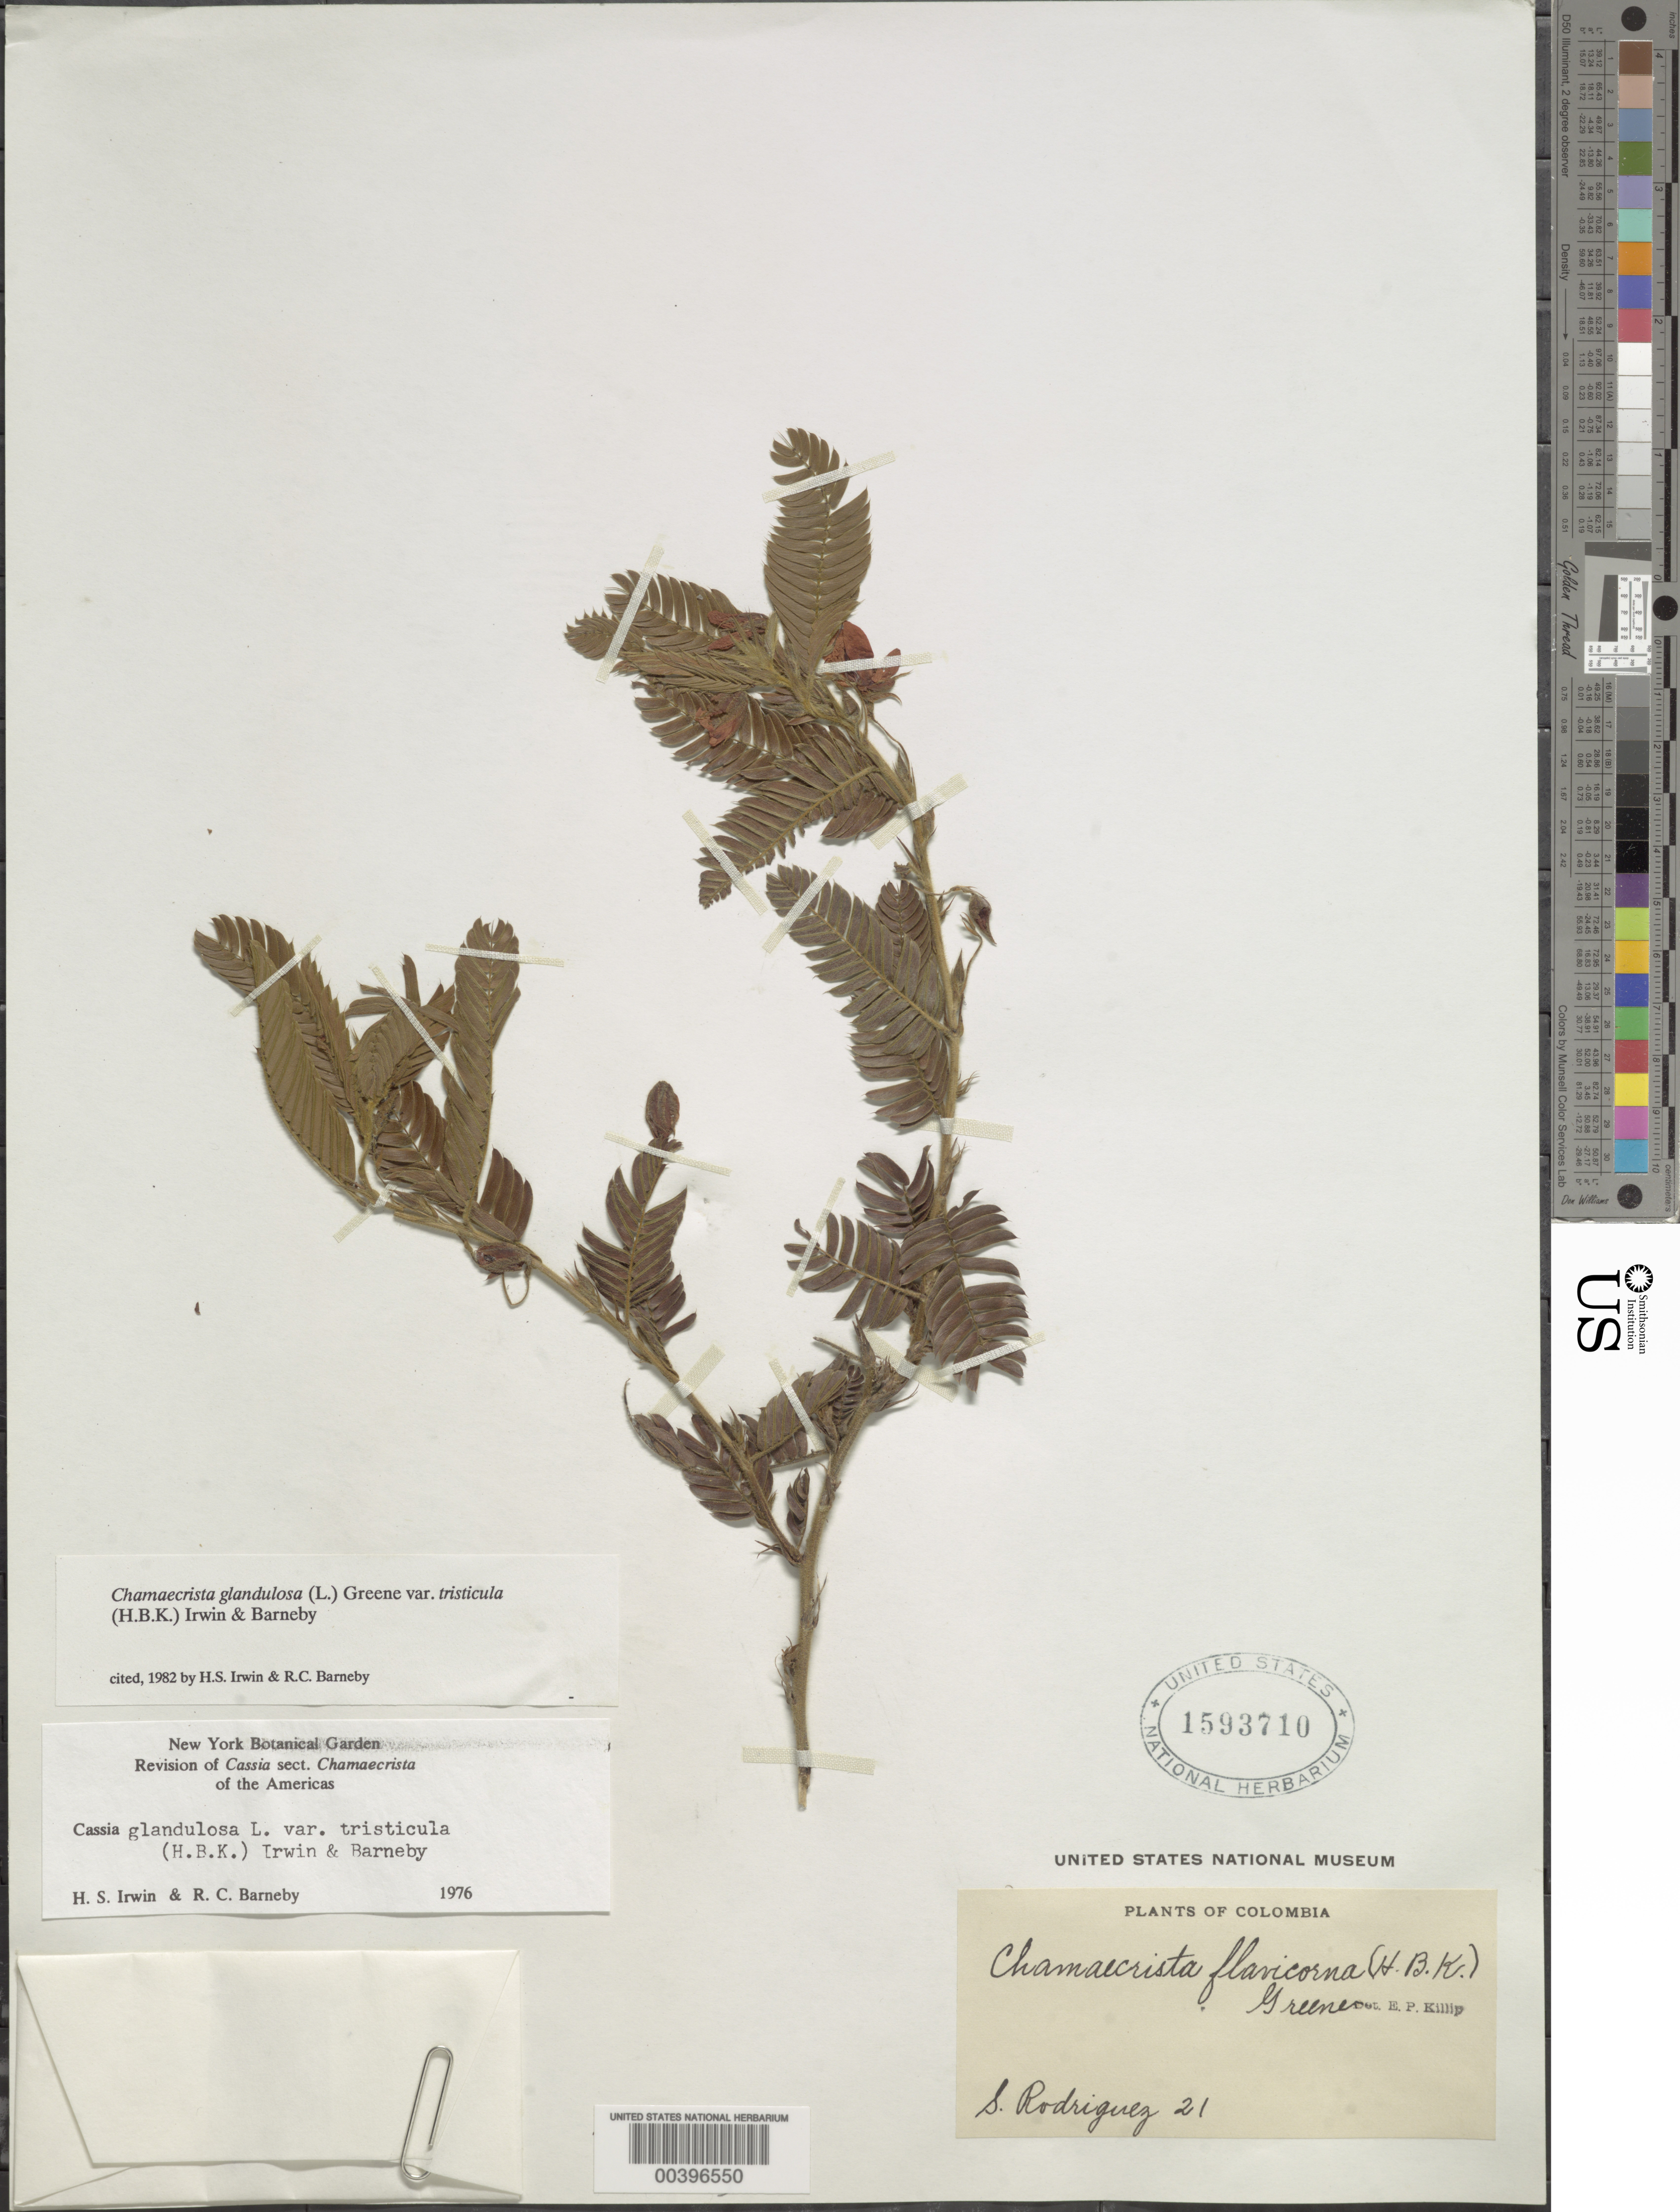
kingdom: Plantae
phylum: Tracheophyta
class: Magnoliopsida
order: Fabales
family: Fabaceae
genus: Chamaecrista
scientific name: Chamaecrista glandulosa var. tristicula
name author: (Kunth) H.S. Irwin & Barneby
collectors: S. Rodriguez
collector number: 31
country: Colombia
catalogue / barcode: US 1593710